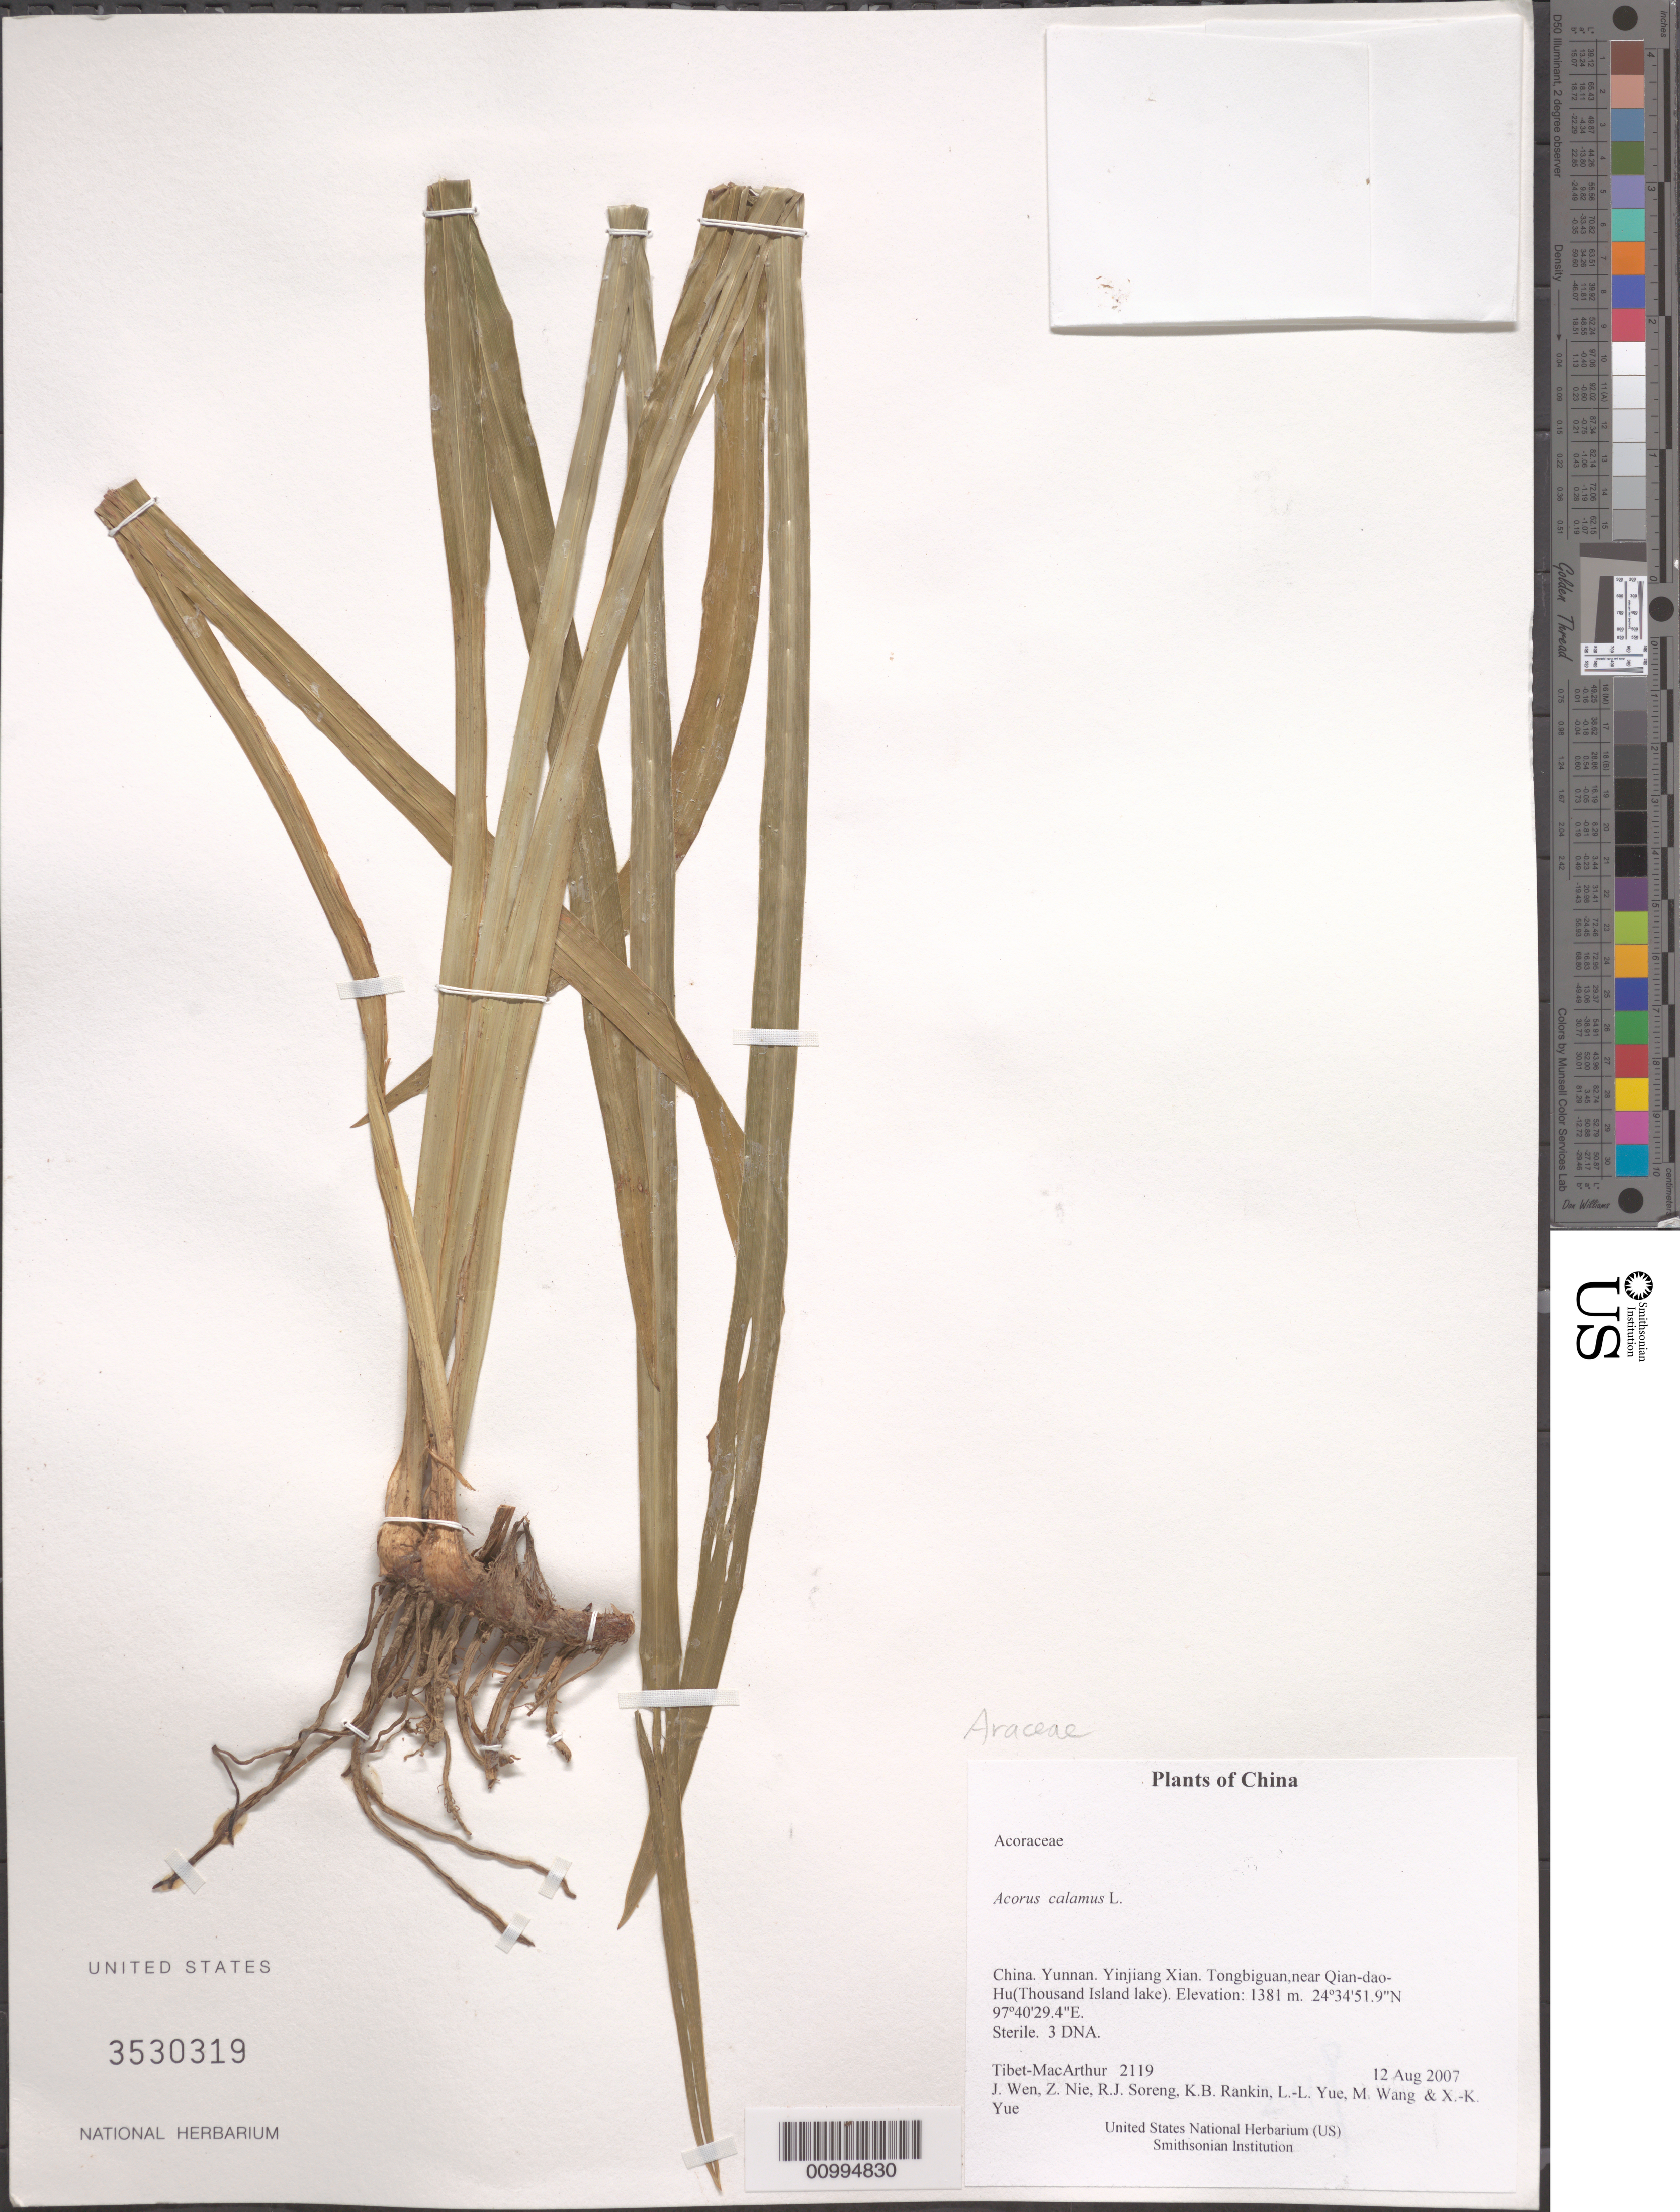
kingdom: Plantae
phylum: Tracheophyta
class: Liliopsida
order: Acorales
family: Acoraceae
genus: Acorus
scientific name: Acorus calamus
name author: L.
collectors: Tibet-MacArthur, J. Wen, Z. Nie, R. J. Soreng, K. Rankin, L. Yue, M. Wang & X. Yue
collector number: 2119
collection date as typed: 12 Aug 2007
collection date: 2007-08-12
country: China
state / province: Yunnan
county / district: Yinjiang Xian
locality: Tongbiguan,near Qian-dao-Hu(Thousand Island lake)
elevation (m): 1381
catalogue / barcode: US 3530319